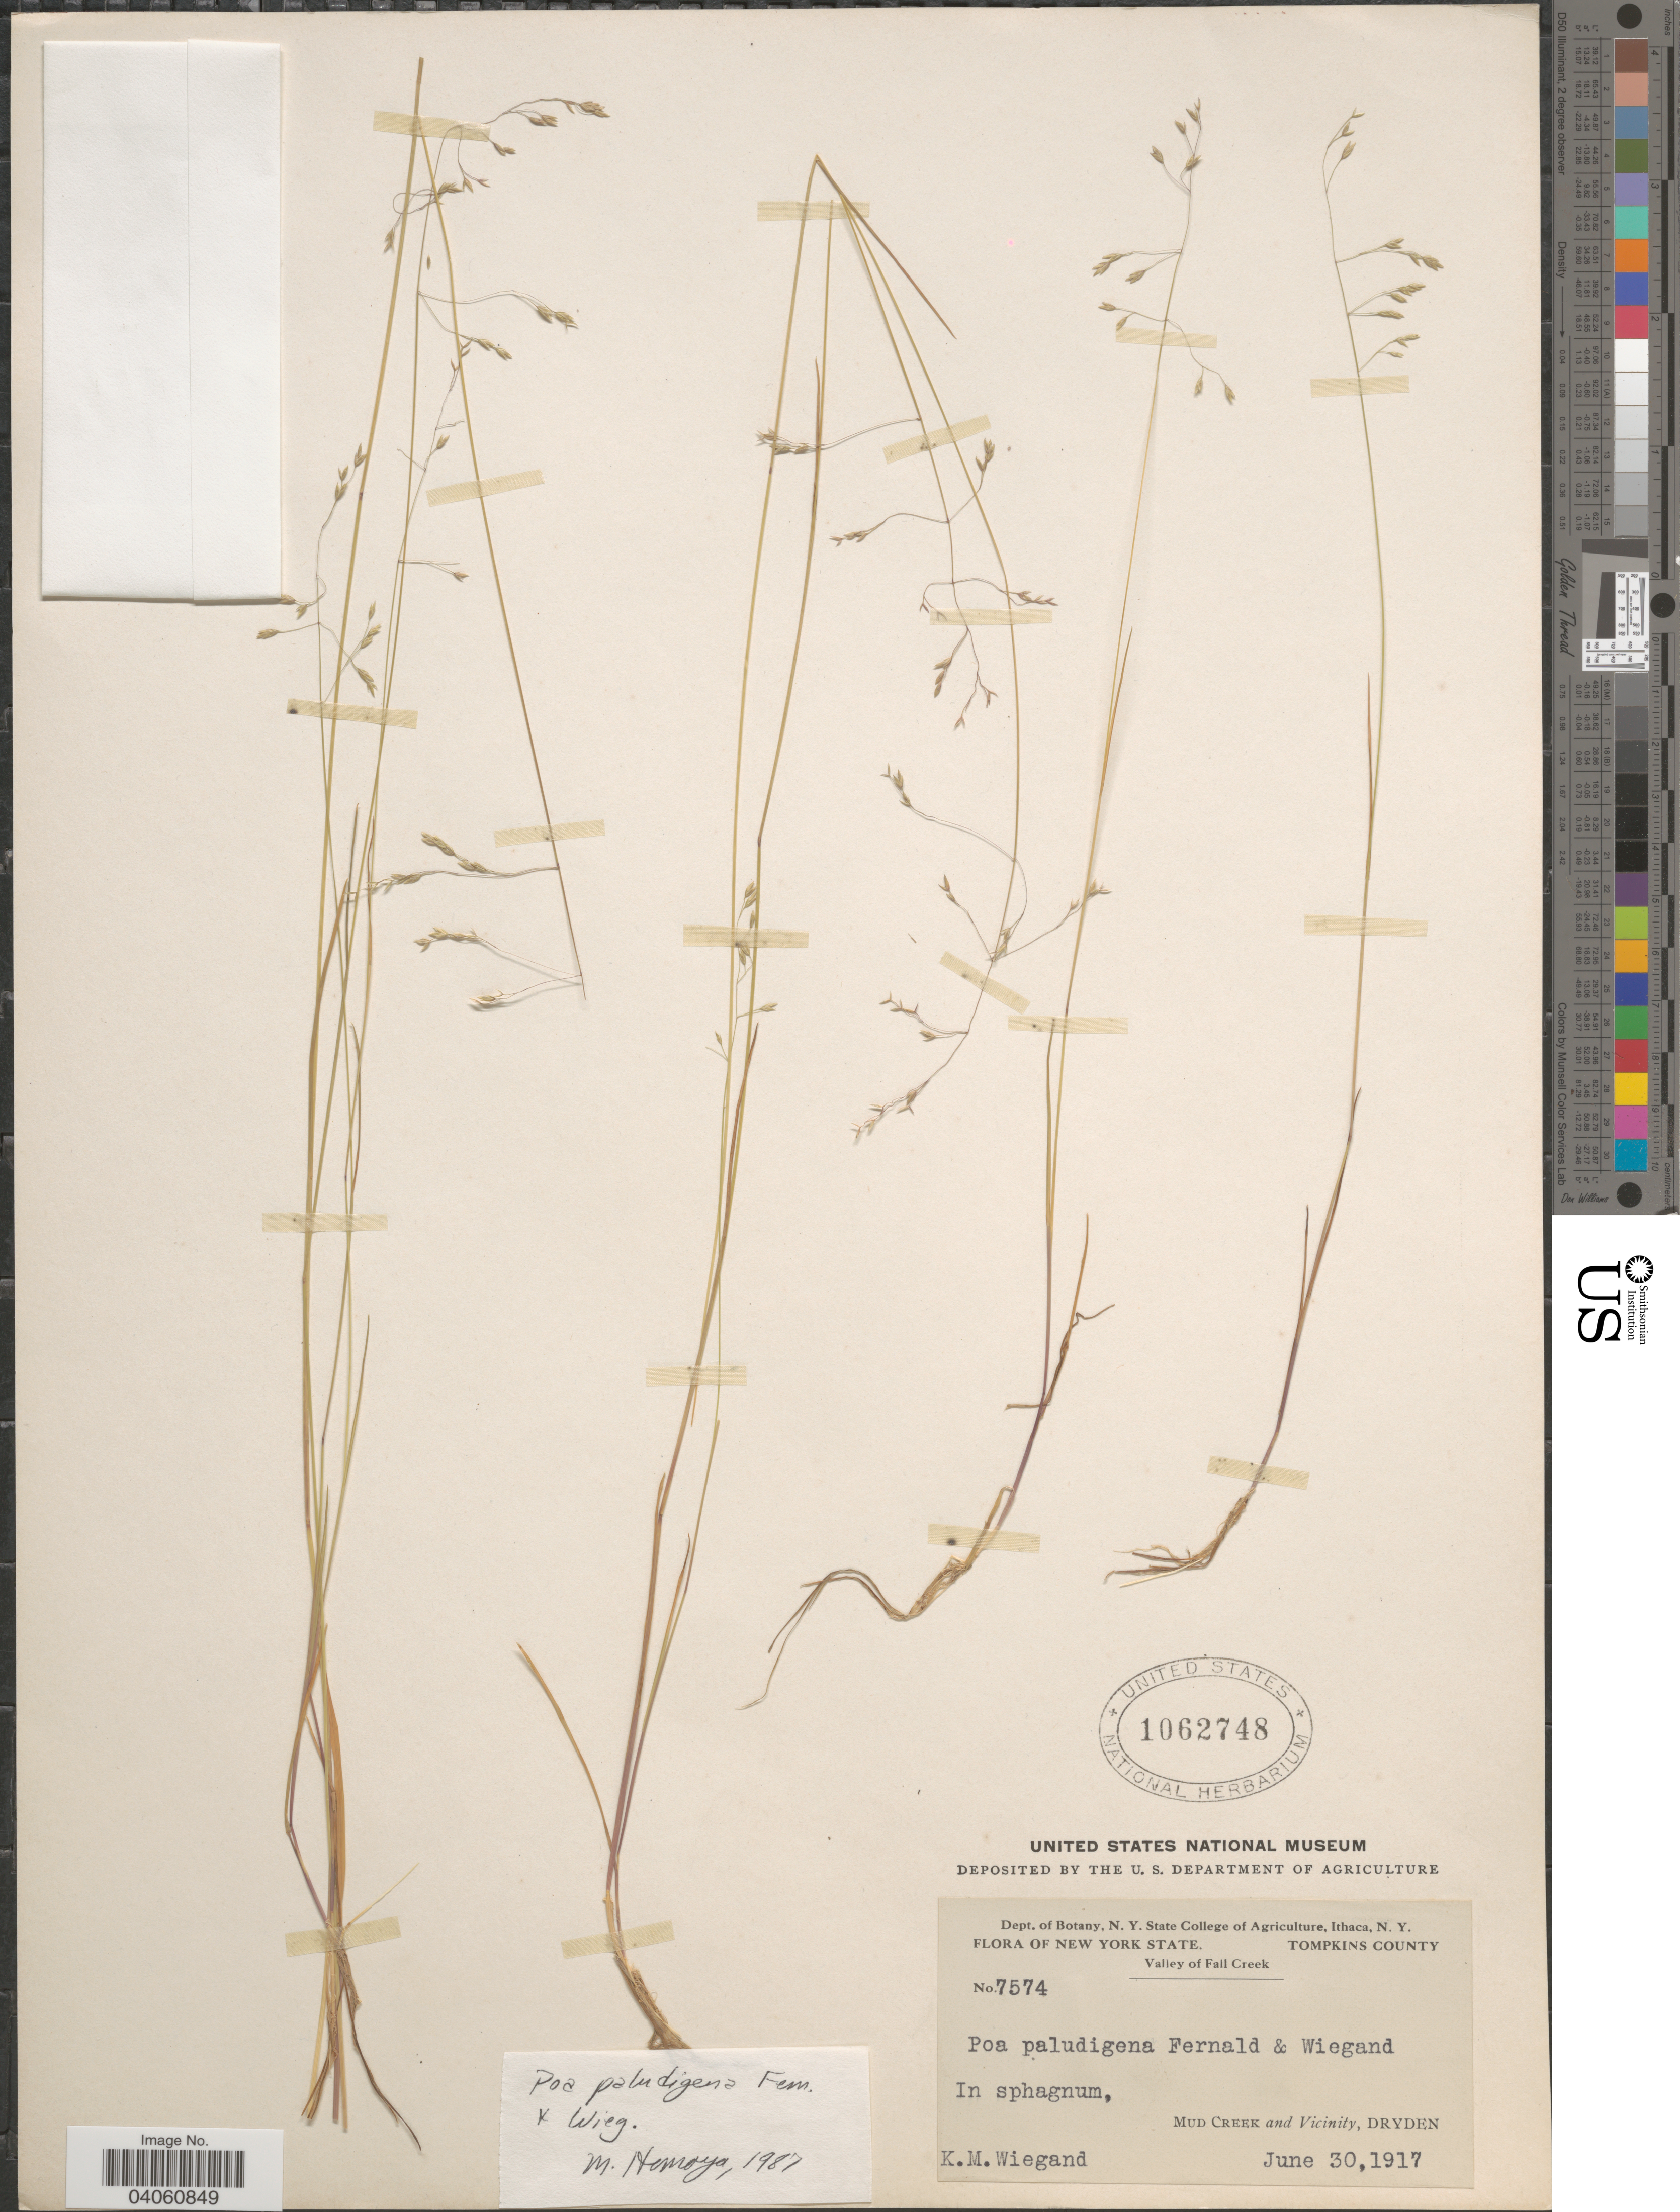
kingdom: Plantae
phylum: Tracheophyta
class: Liliopsida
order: Poales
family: Poaceae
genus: Poa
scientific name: Poa paludigena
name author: Fernald & Wiegand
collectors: K. M. Wiegand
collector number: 7574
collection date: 1917-06-30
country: United States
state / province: New York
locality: Tompkins County. Valley of Fall Creek. Mud Creek and Vicinity, Dryden.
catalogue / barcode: US 1062748